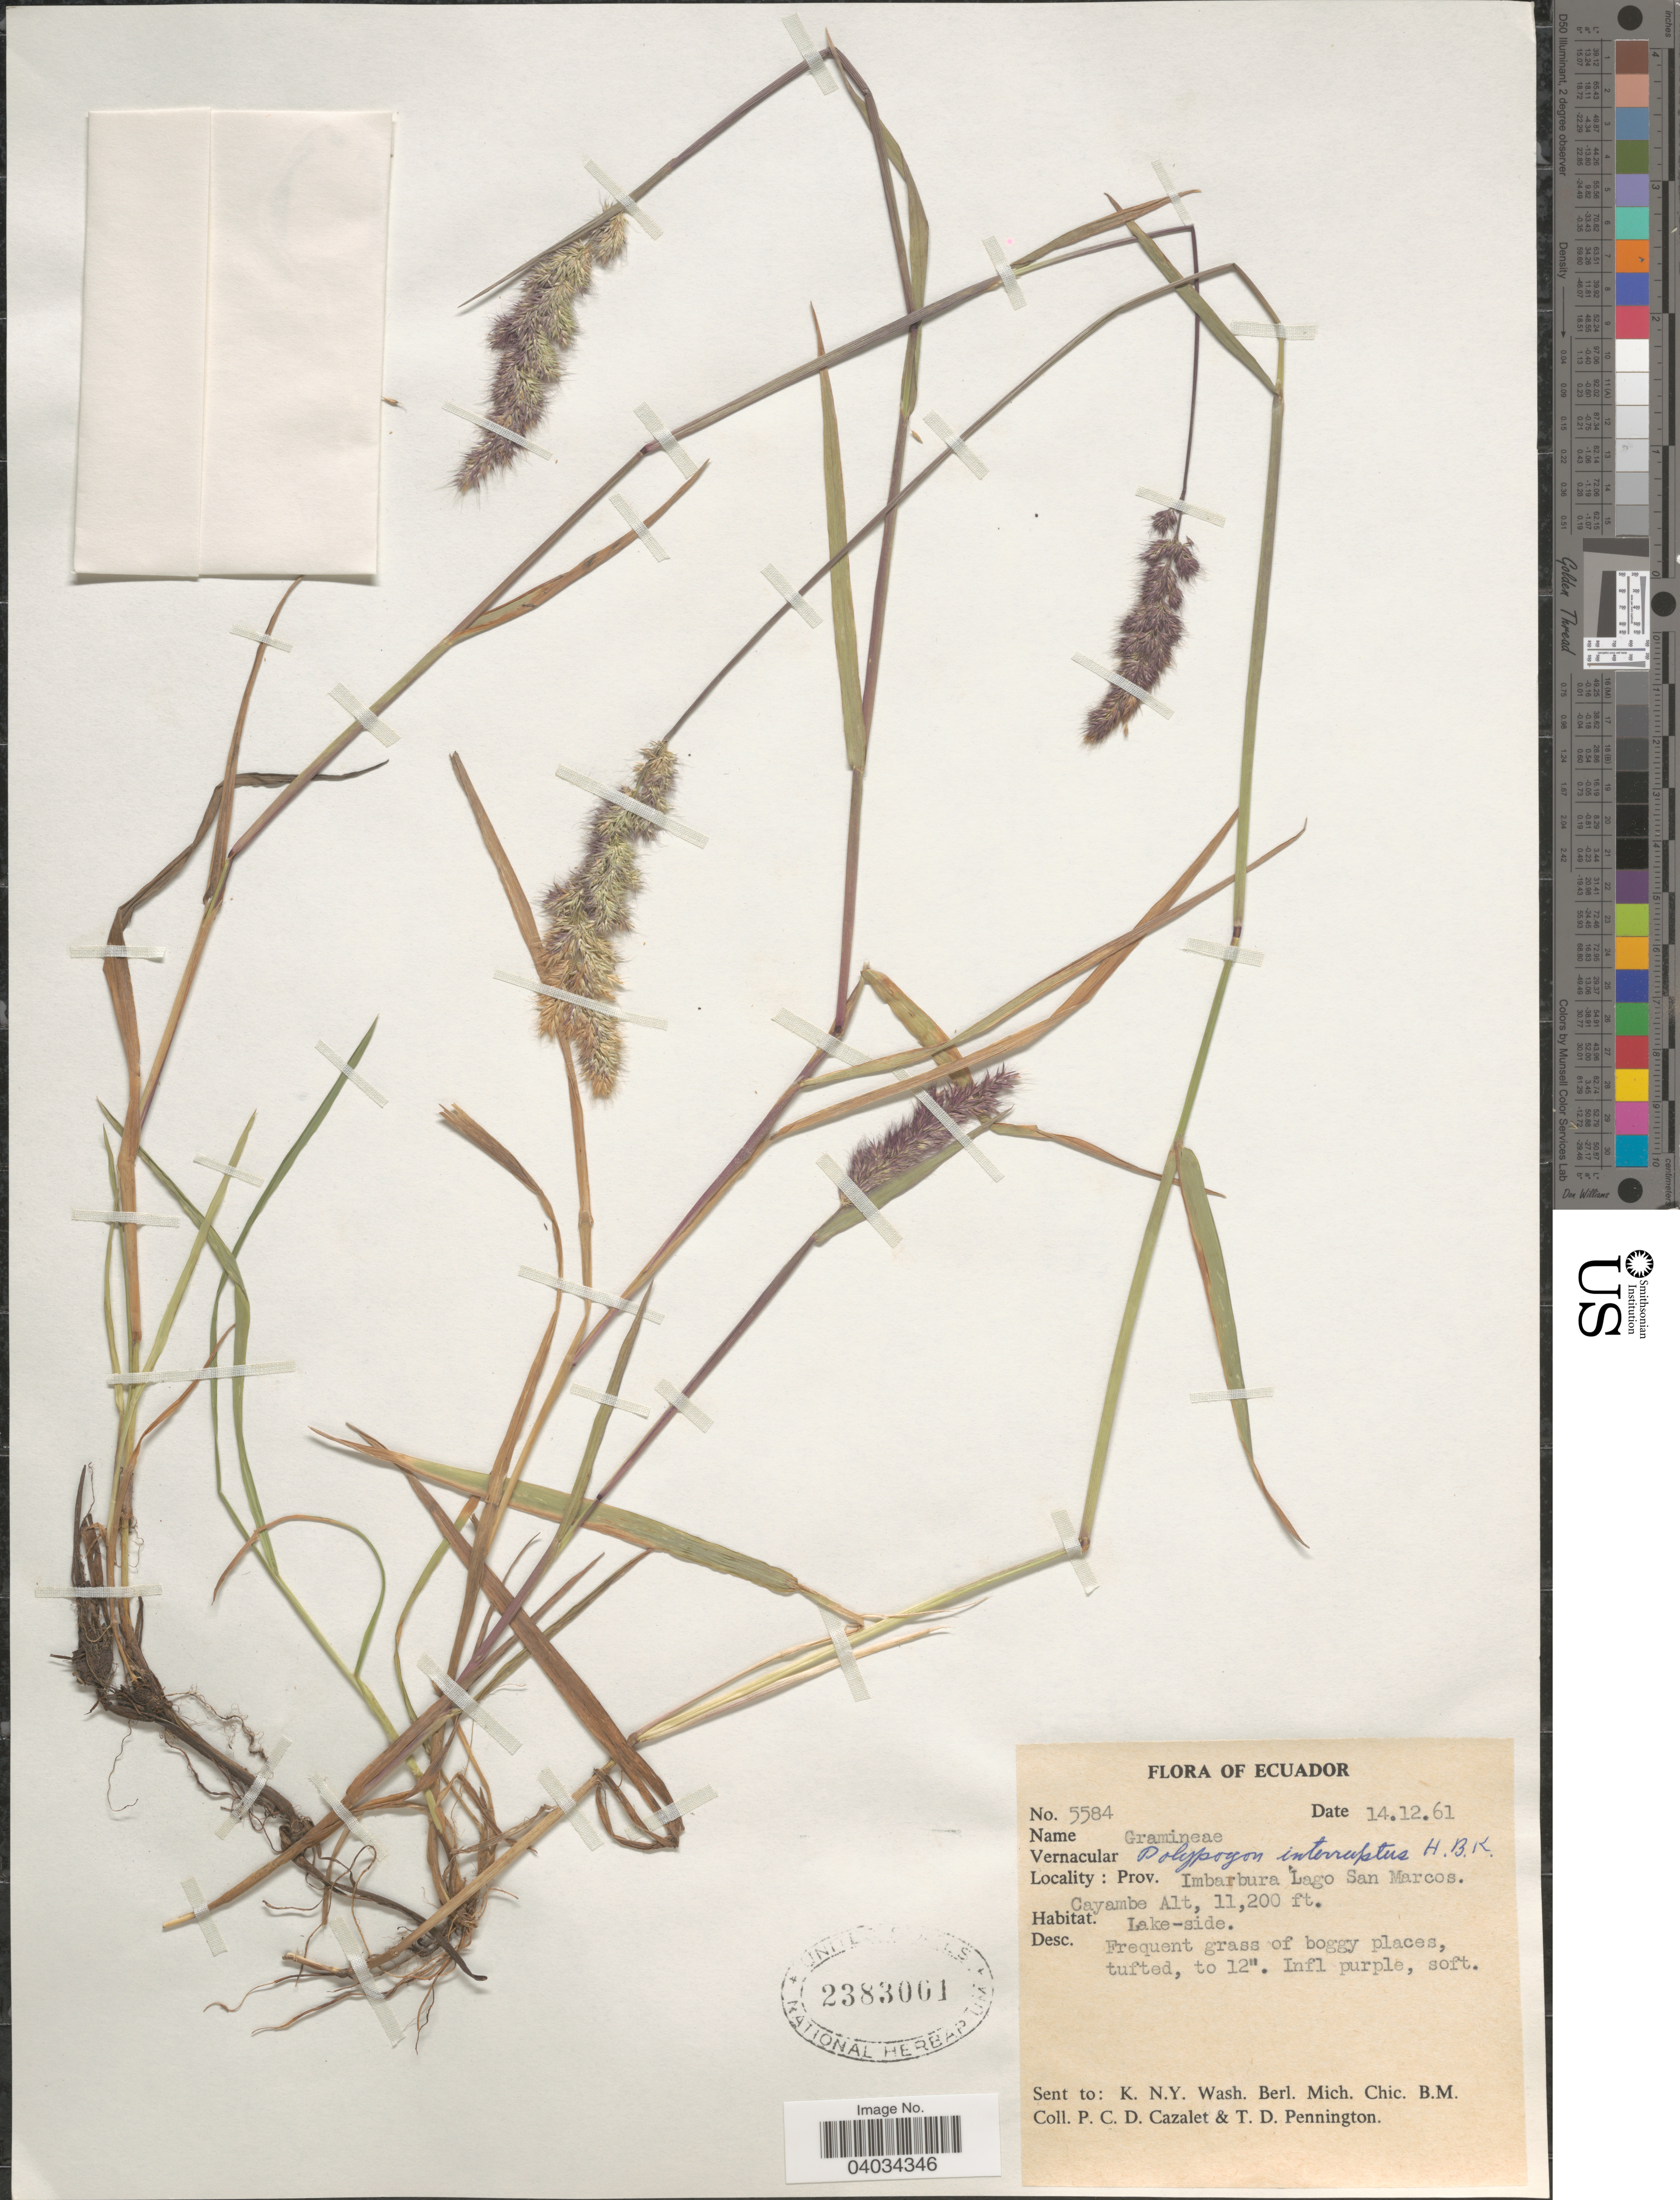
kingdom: Plantae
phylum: Tracheophyta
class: Liliopsida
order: Poales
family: Poaceae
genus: Polypogon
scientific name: Polypogon interruptus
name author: Kunth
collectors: P. C. D. Cazalet & T. D. Pennington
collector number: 5584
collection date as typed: Transcribed d/m/y: 14/12/61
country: Ecuador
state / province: Imbabura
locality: Prov. Imbarbura Lago San Marcos. Cayambe. Lake-side.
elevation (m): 3414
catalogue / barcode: US 2383001